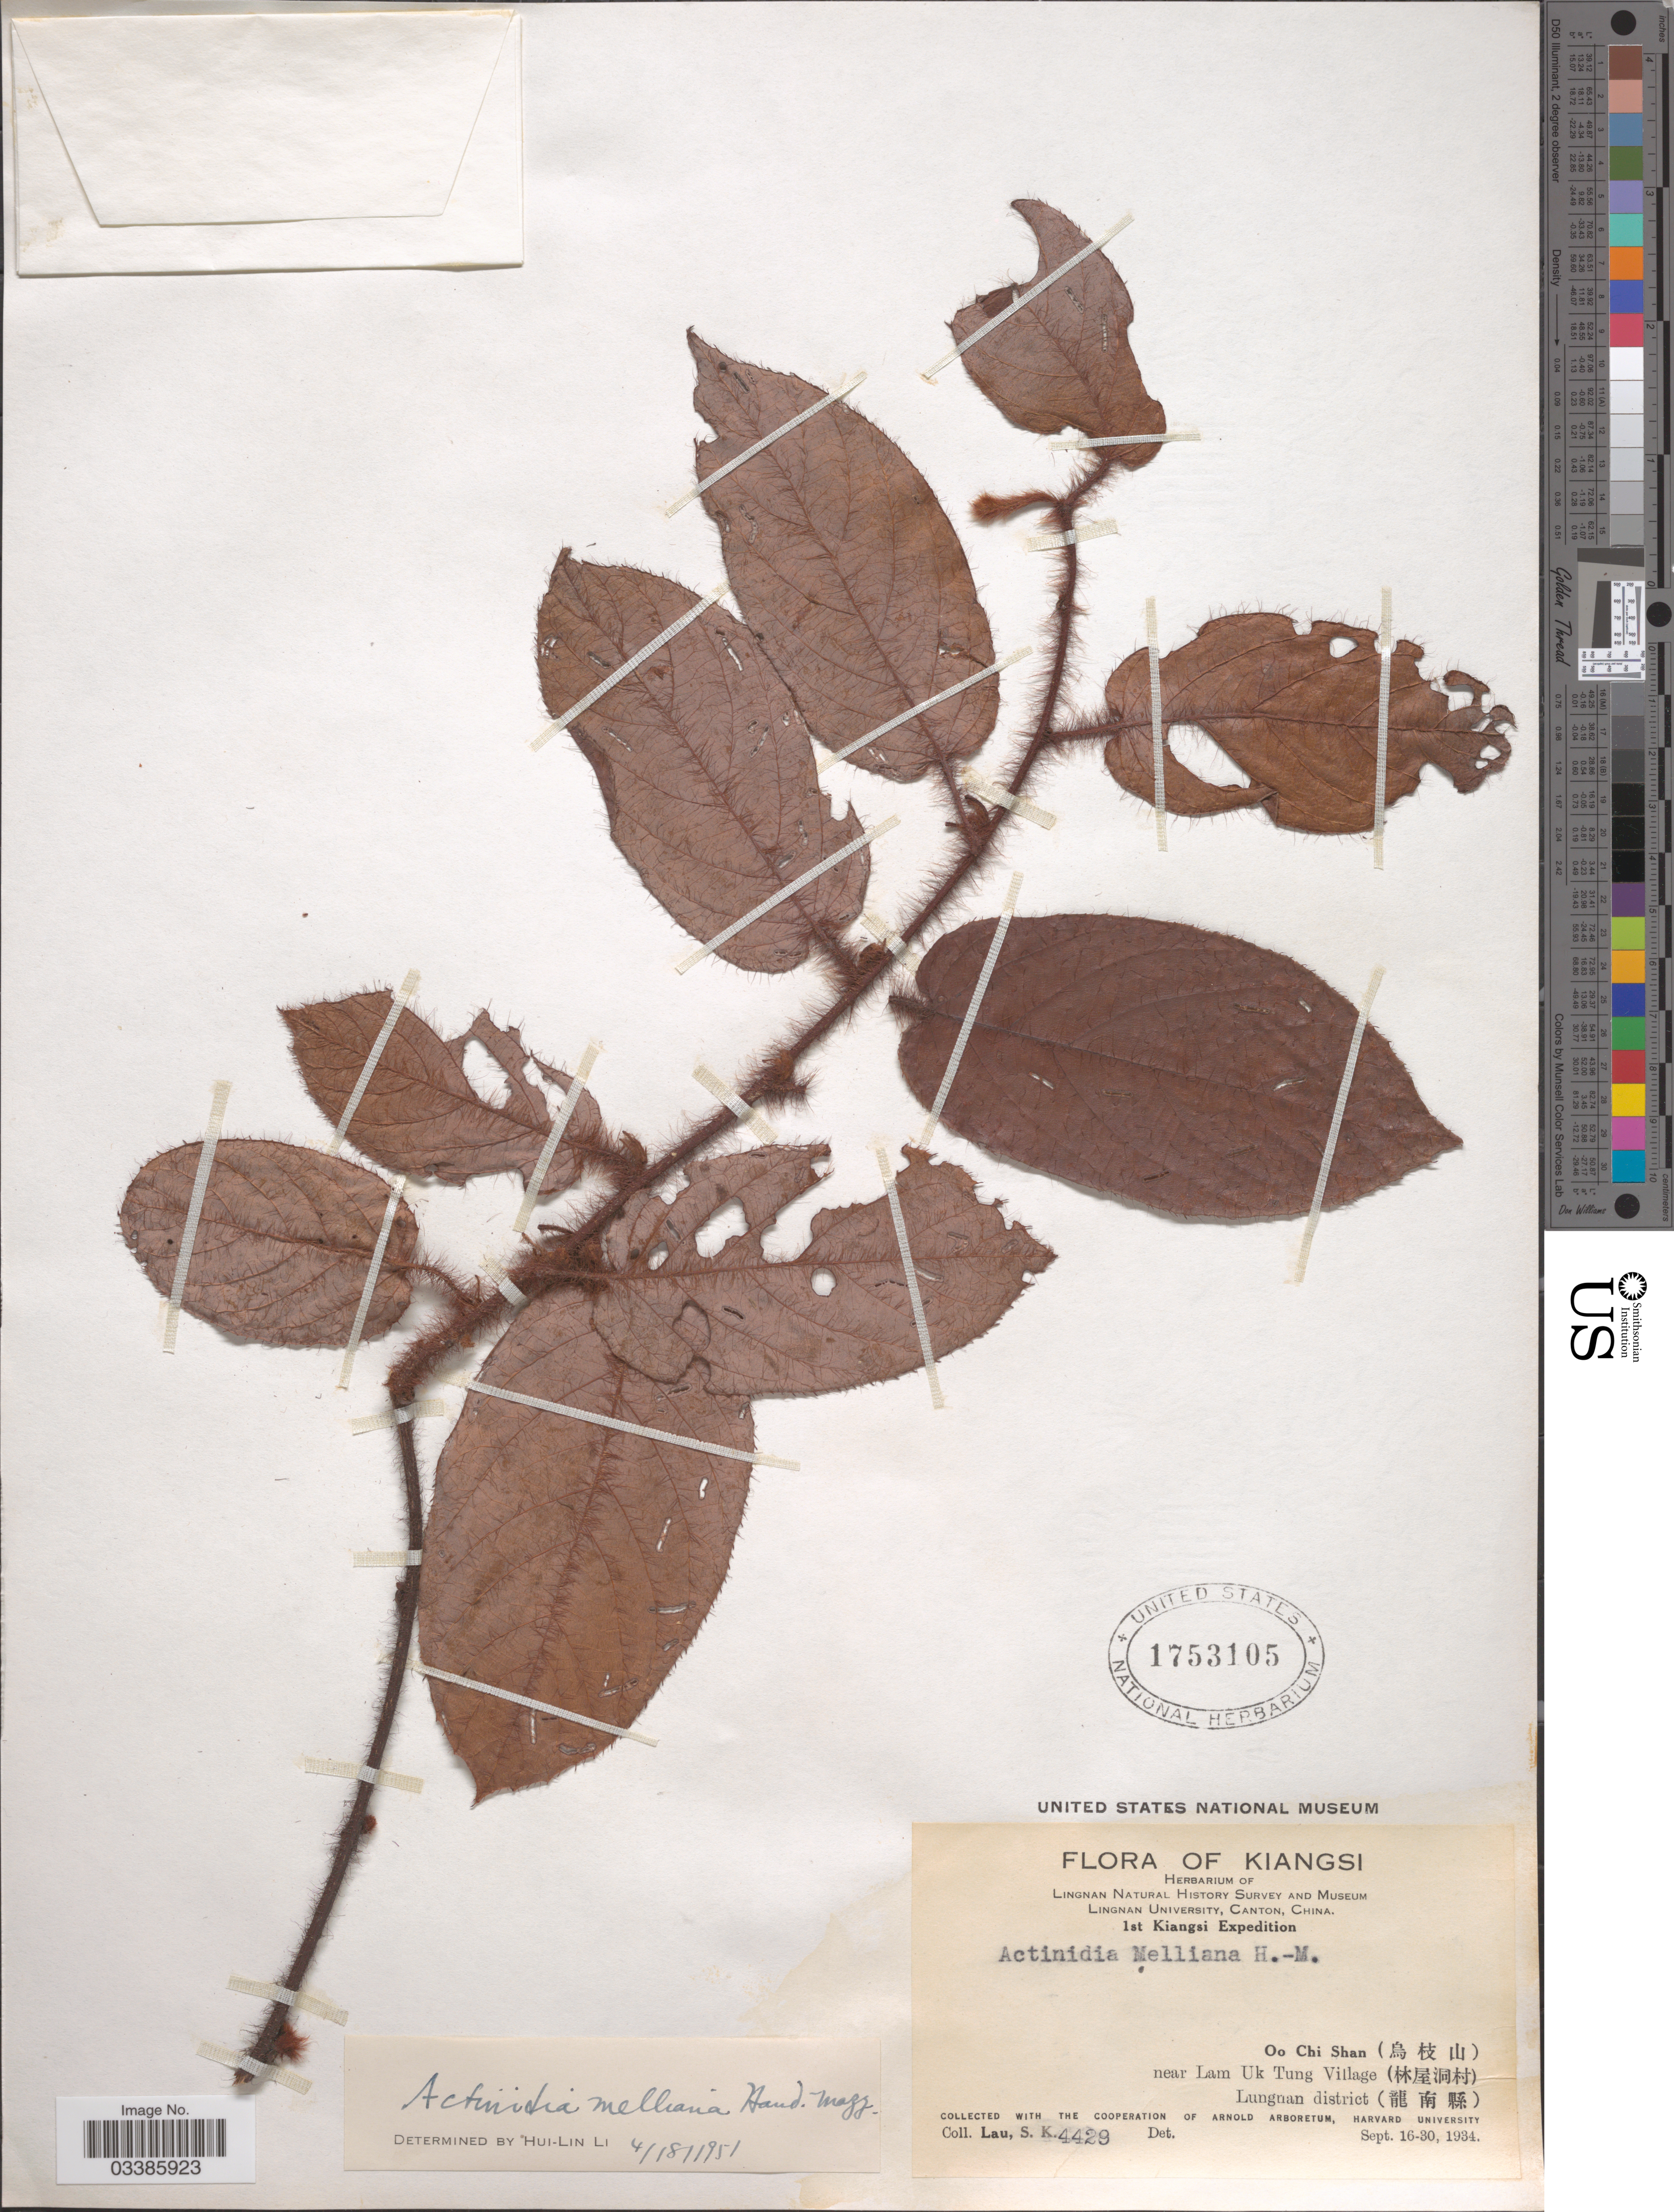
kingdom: Plantae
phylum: Tracheophyta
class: Magnoliopsida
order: Ericales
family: Actinidiaceae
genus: Actinidia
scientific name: Actinidia melliana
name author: Hand.-Mazz.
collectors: S. K. Lau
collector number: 4429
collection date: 1934-09-16/1934-09-30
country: China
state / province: Jiangxi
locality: Kiangsi. Oo Chi Shan (X), near Lam Tung Village (X), Lungnan district (X).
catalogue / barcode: US 1753105